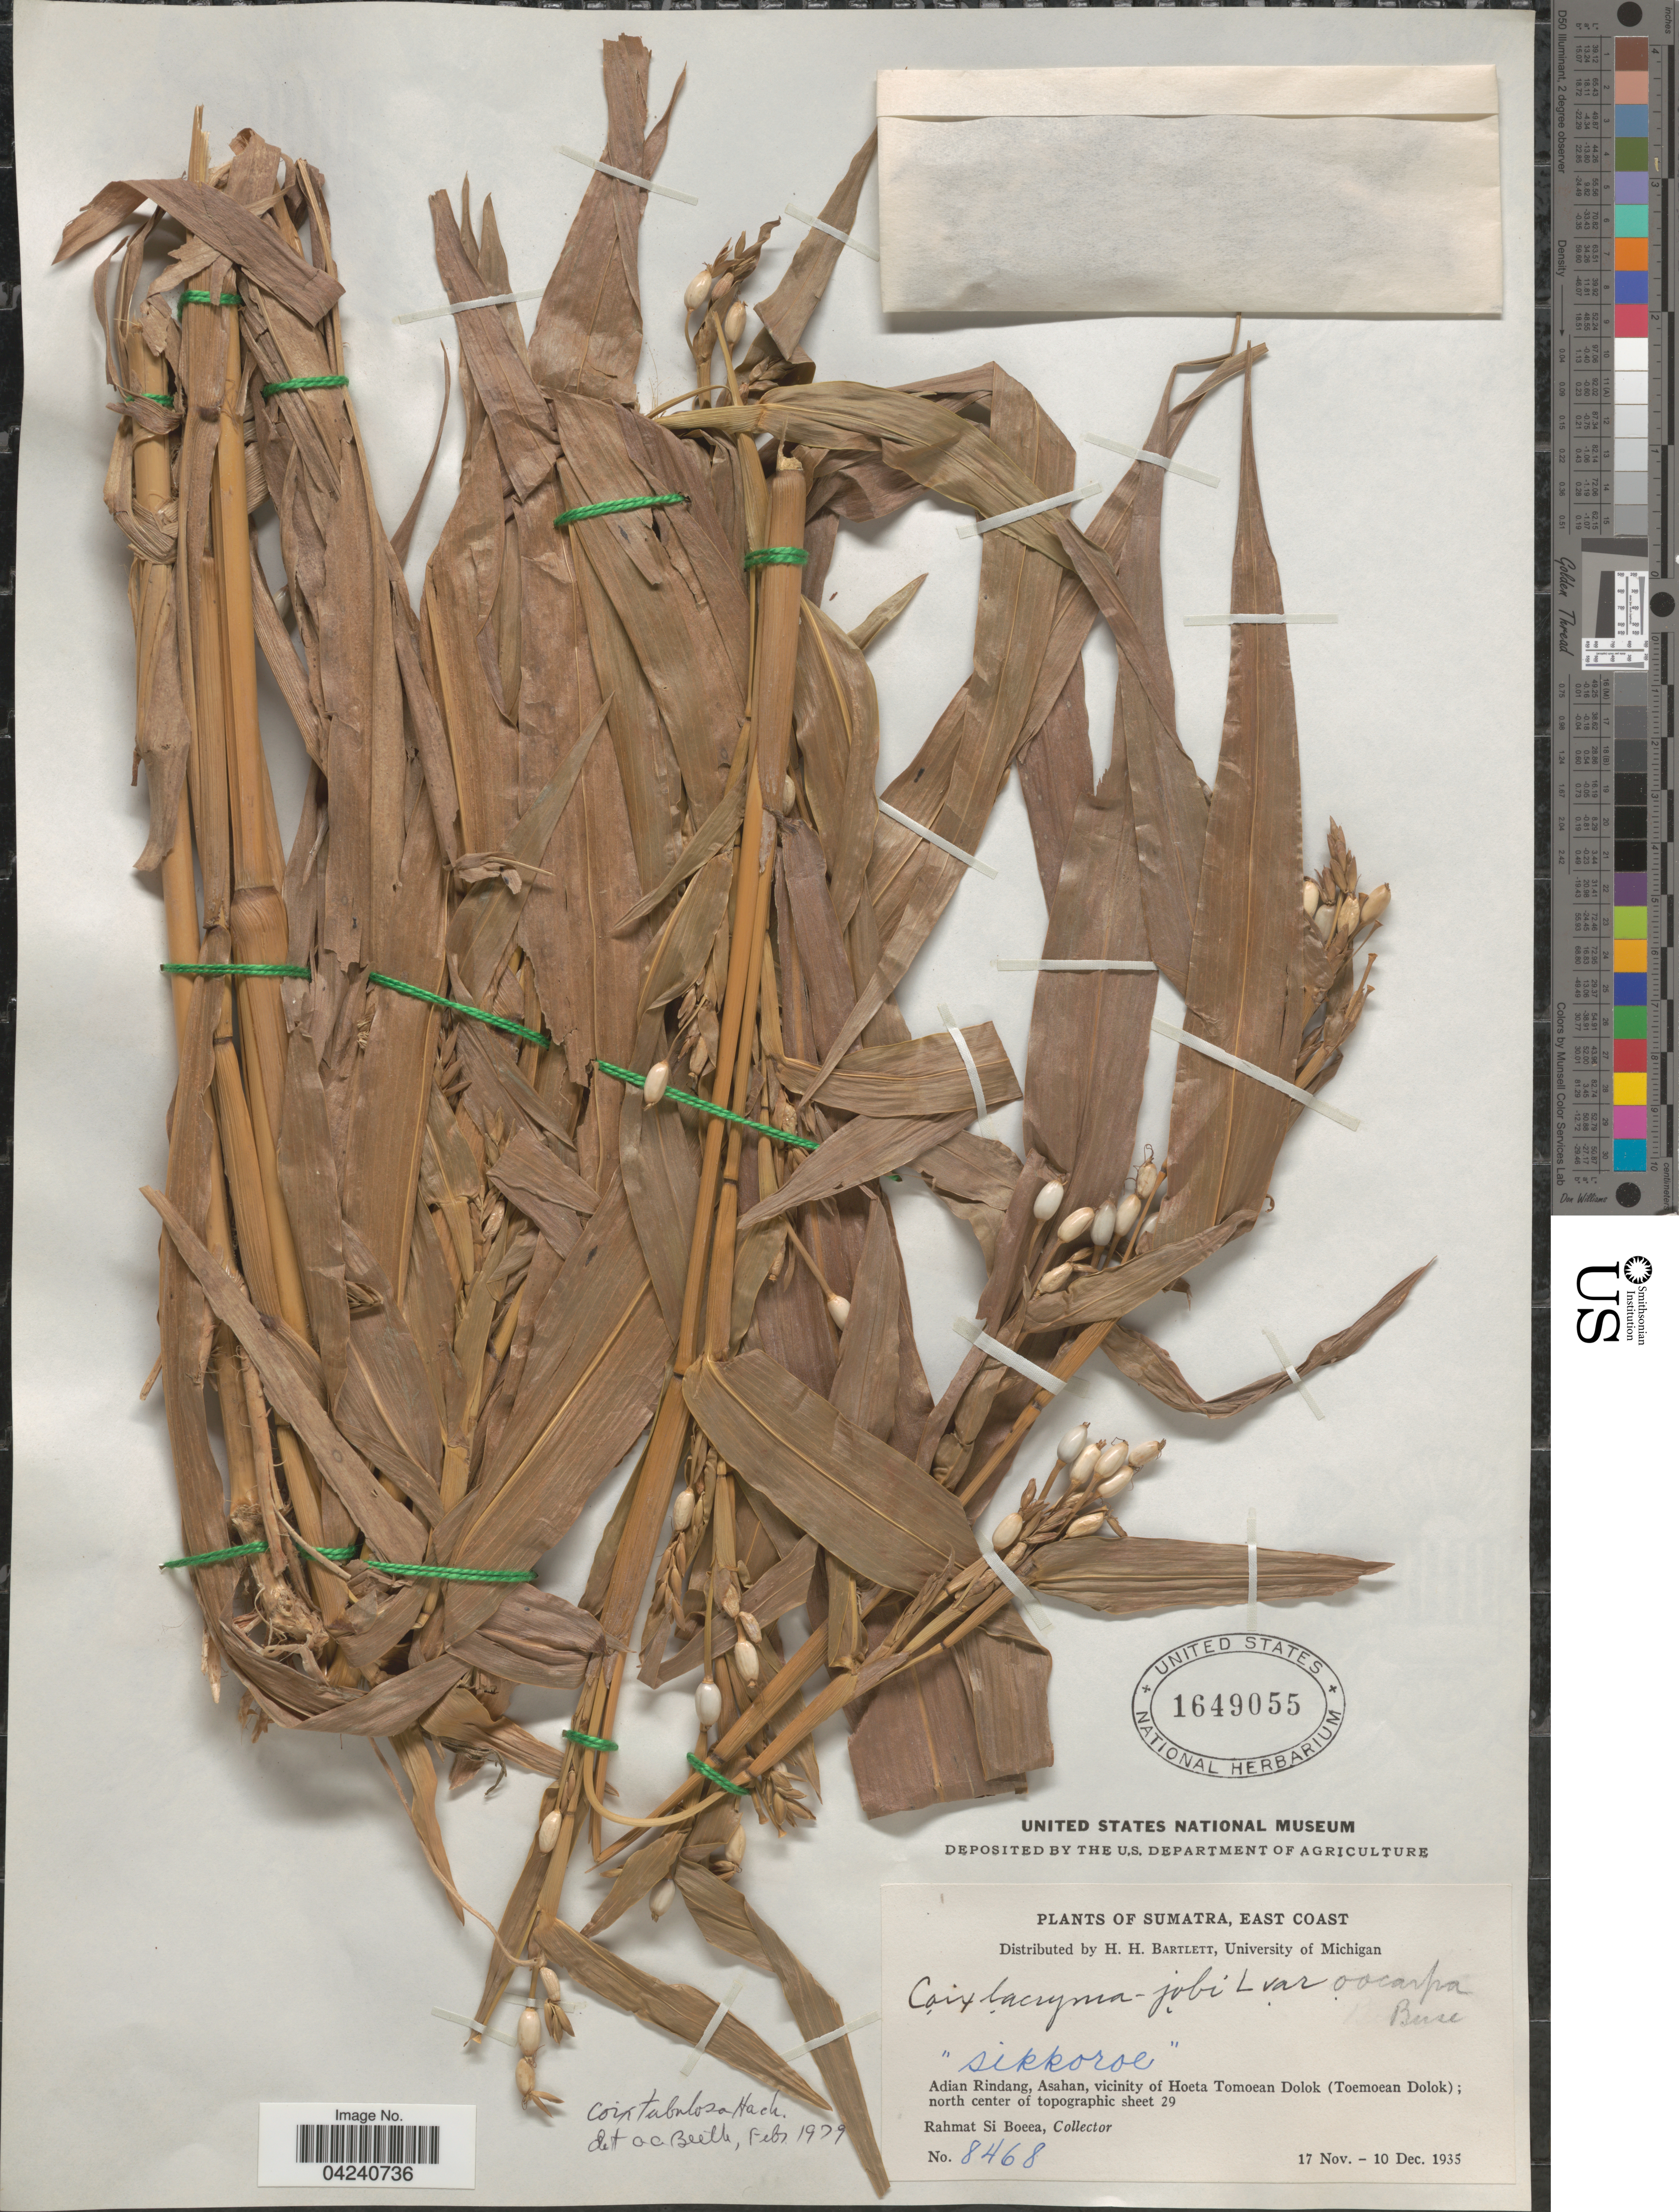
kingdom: Plantae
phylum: Tracheophyta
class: Liliopsida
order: Poales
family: Poaceae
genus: Coix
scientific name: Coix lacryma-jobi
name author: L.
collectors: Rahmat Si Boeea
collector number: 8468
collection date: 1935-11-17/1935-12-10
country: Indonesia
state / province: Sumatra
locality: East Coast. Adian Rindang, Asahan, vicinity of Hoeta Tomoean Dolok (Toemoean Dolok); north center of topographic sheet 29.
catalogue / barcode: US 1649055